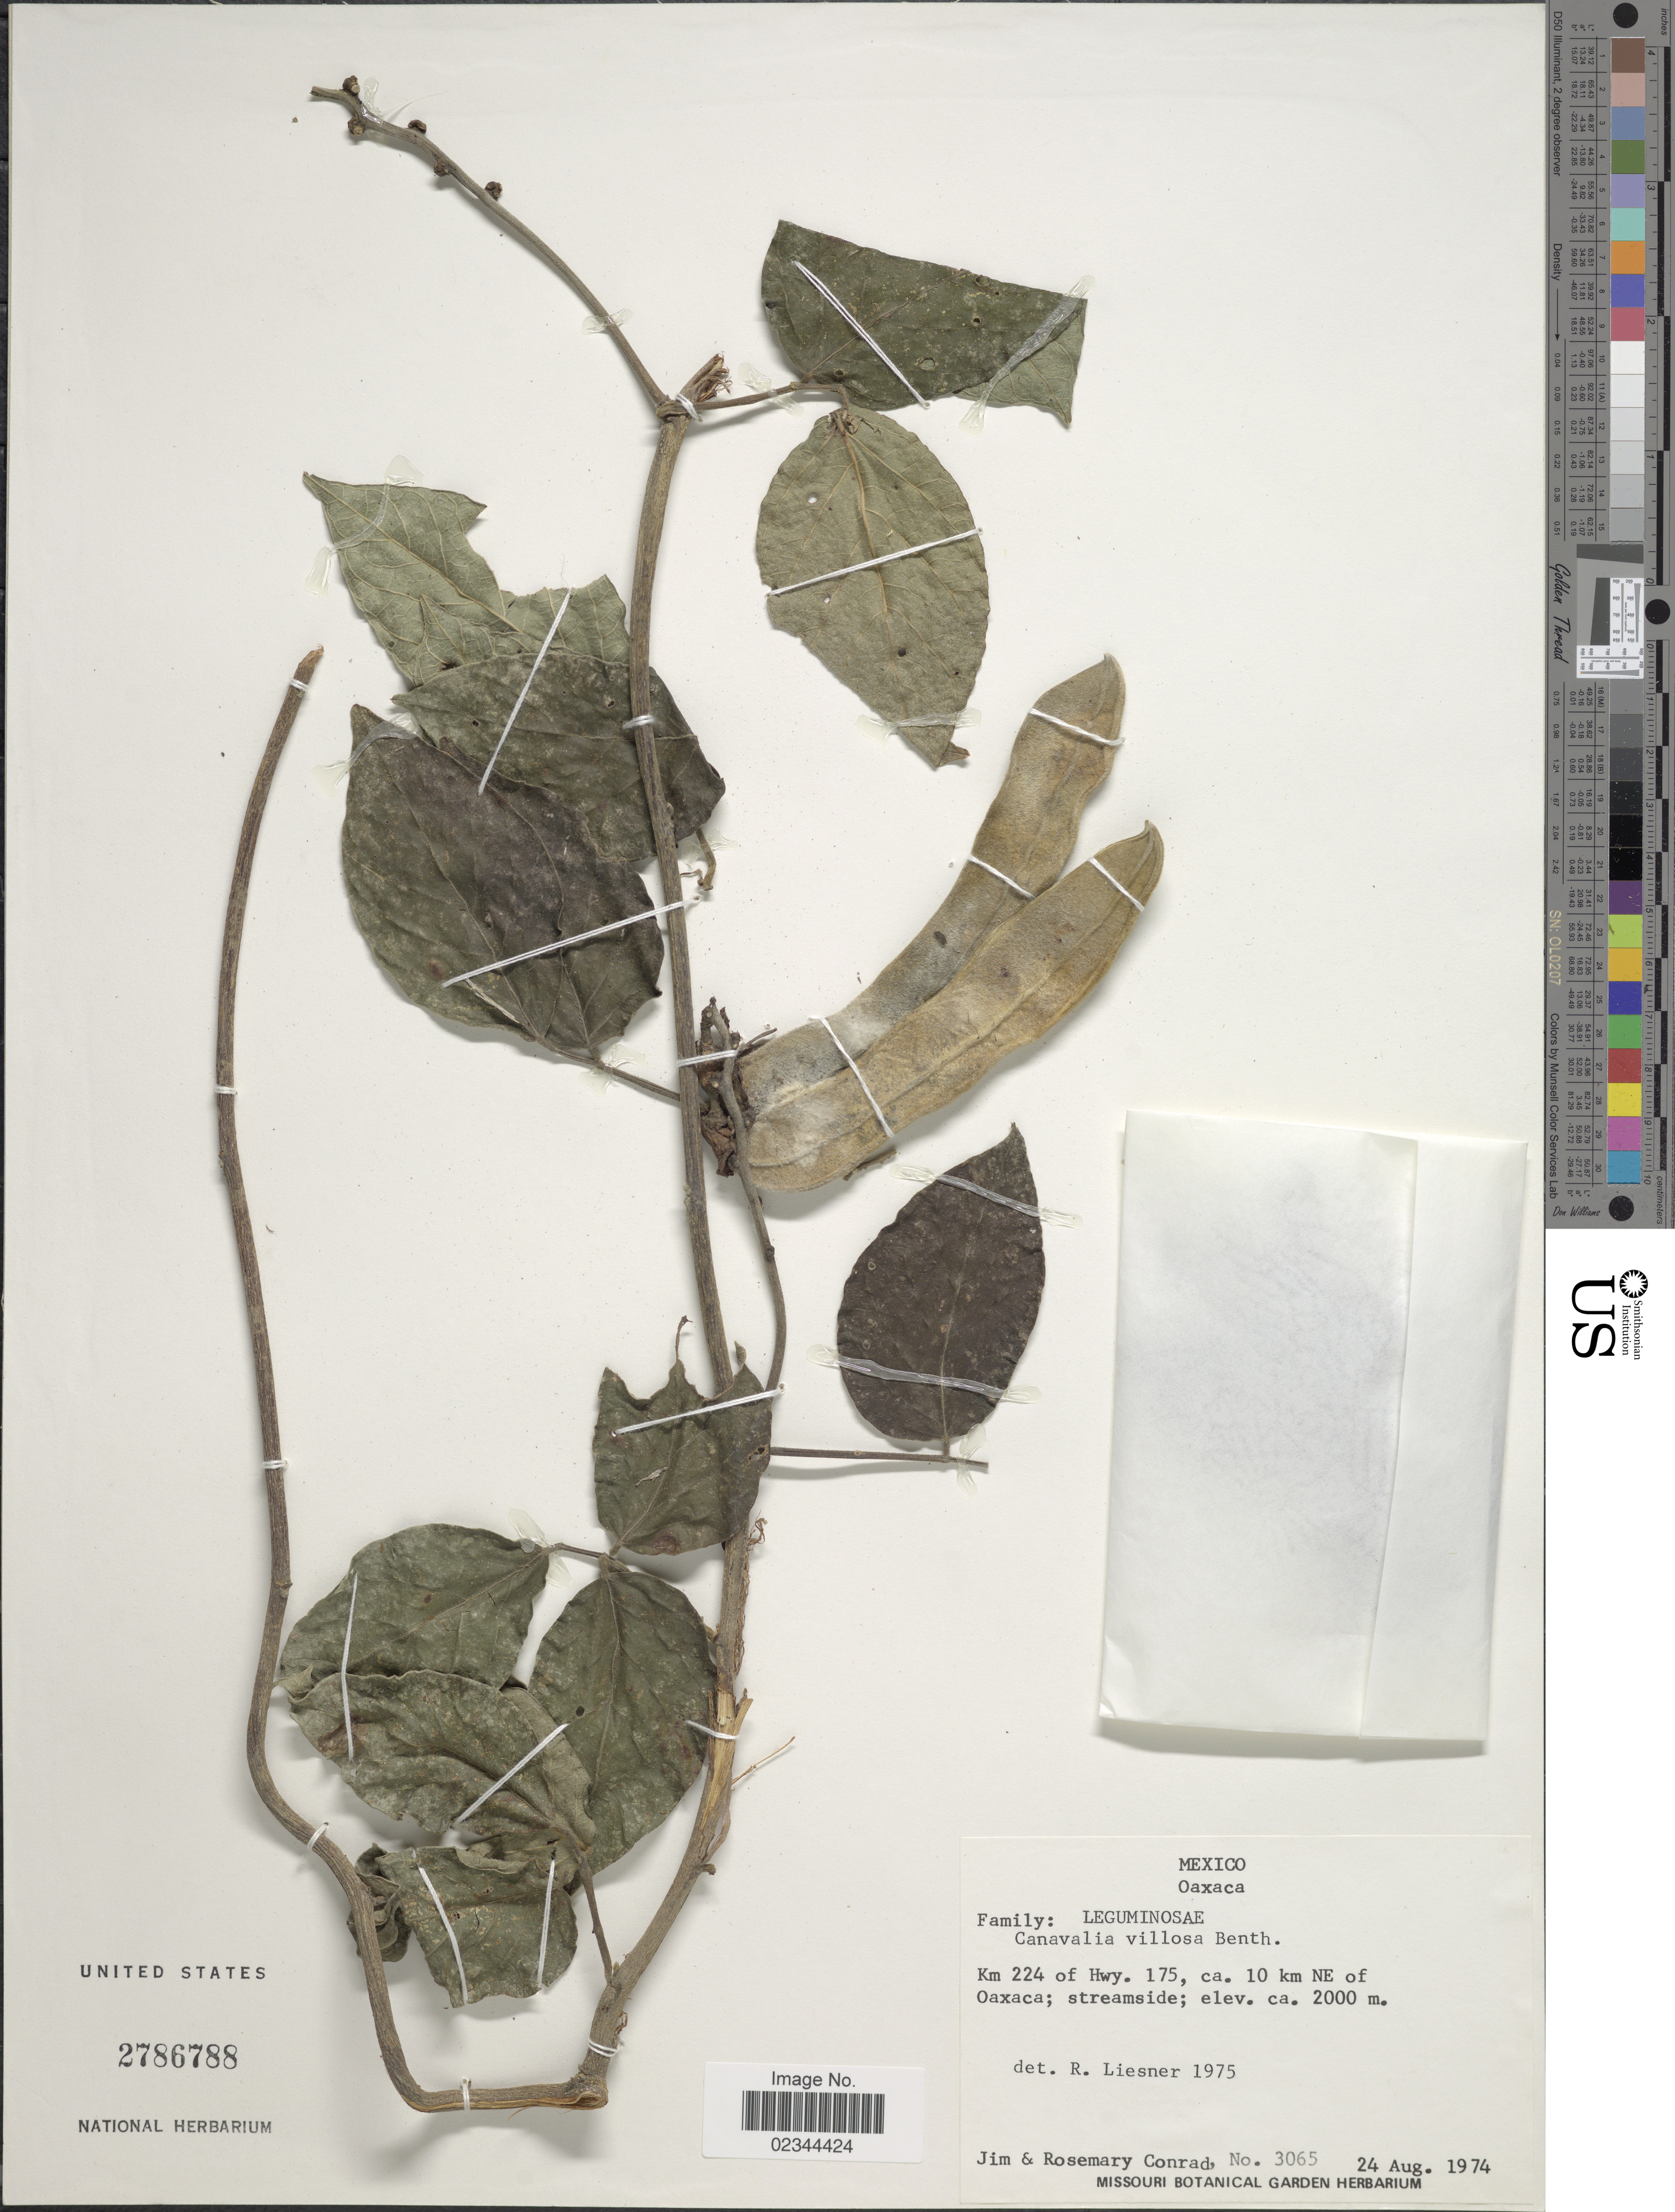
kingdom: Plantae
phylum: Tracheophyta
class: Magnoliopsida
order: Fabales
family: Fabaceae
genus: Canavalia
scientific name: Canavalia villosa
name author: Benth.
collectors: J. Conrad & R. Conrad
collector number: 3065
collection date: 1974-08-24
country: Mexico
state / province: Oaxaca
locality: Km 224 of Hwy. 175, ca. 10 km NE of Oaxaca; streamside.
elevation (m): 2000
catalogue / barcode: US 2786788